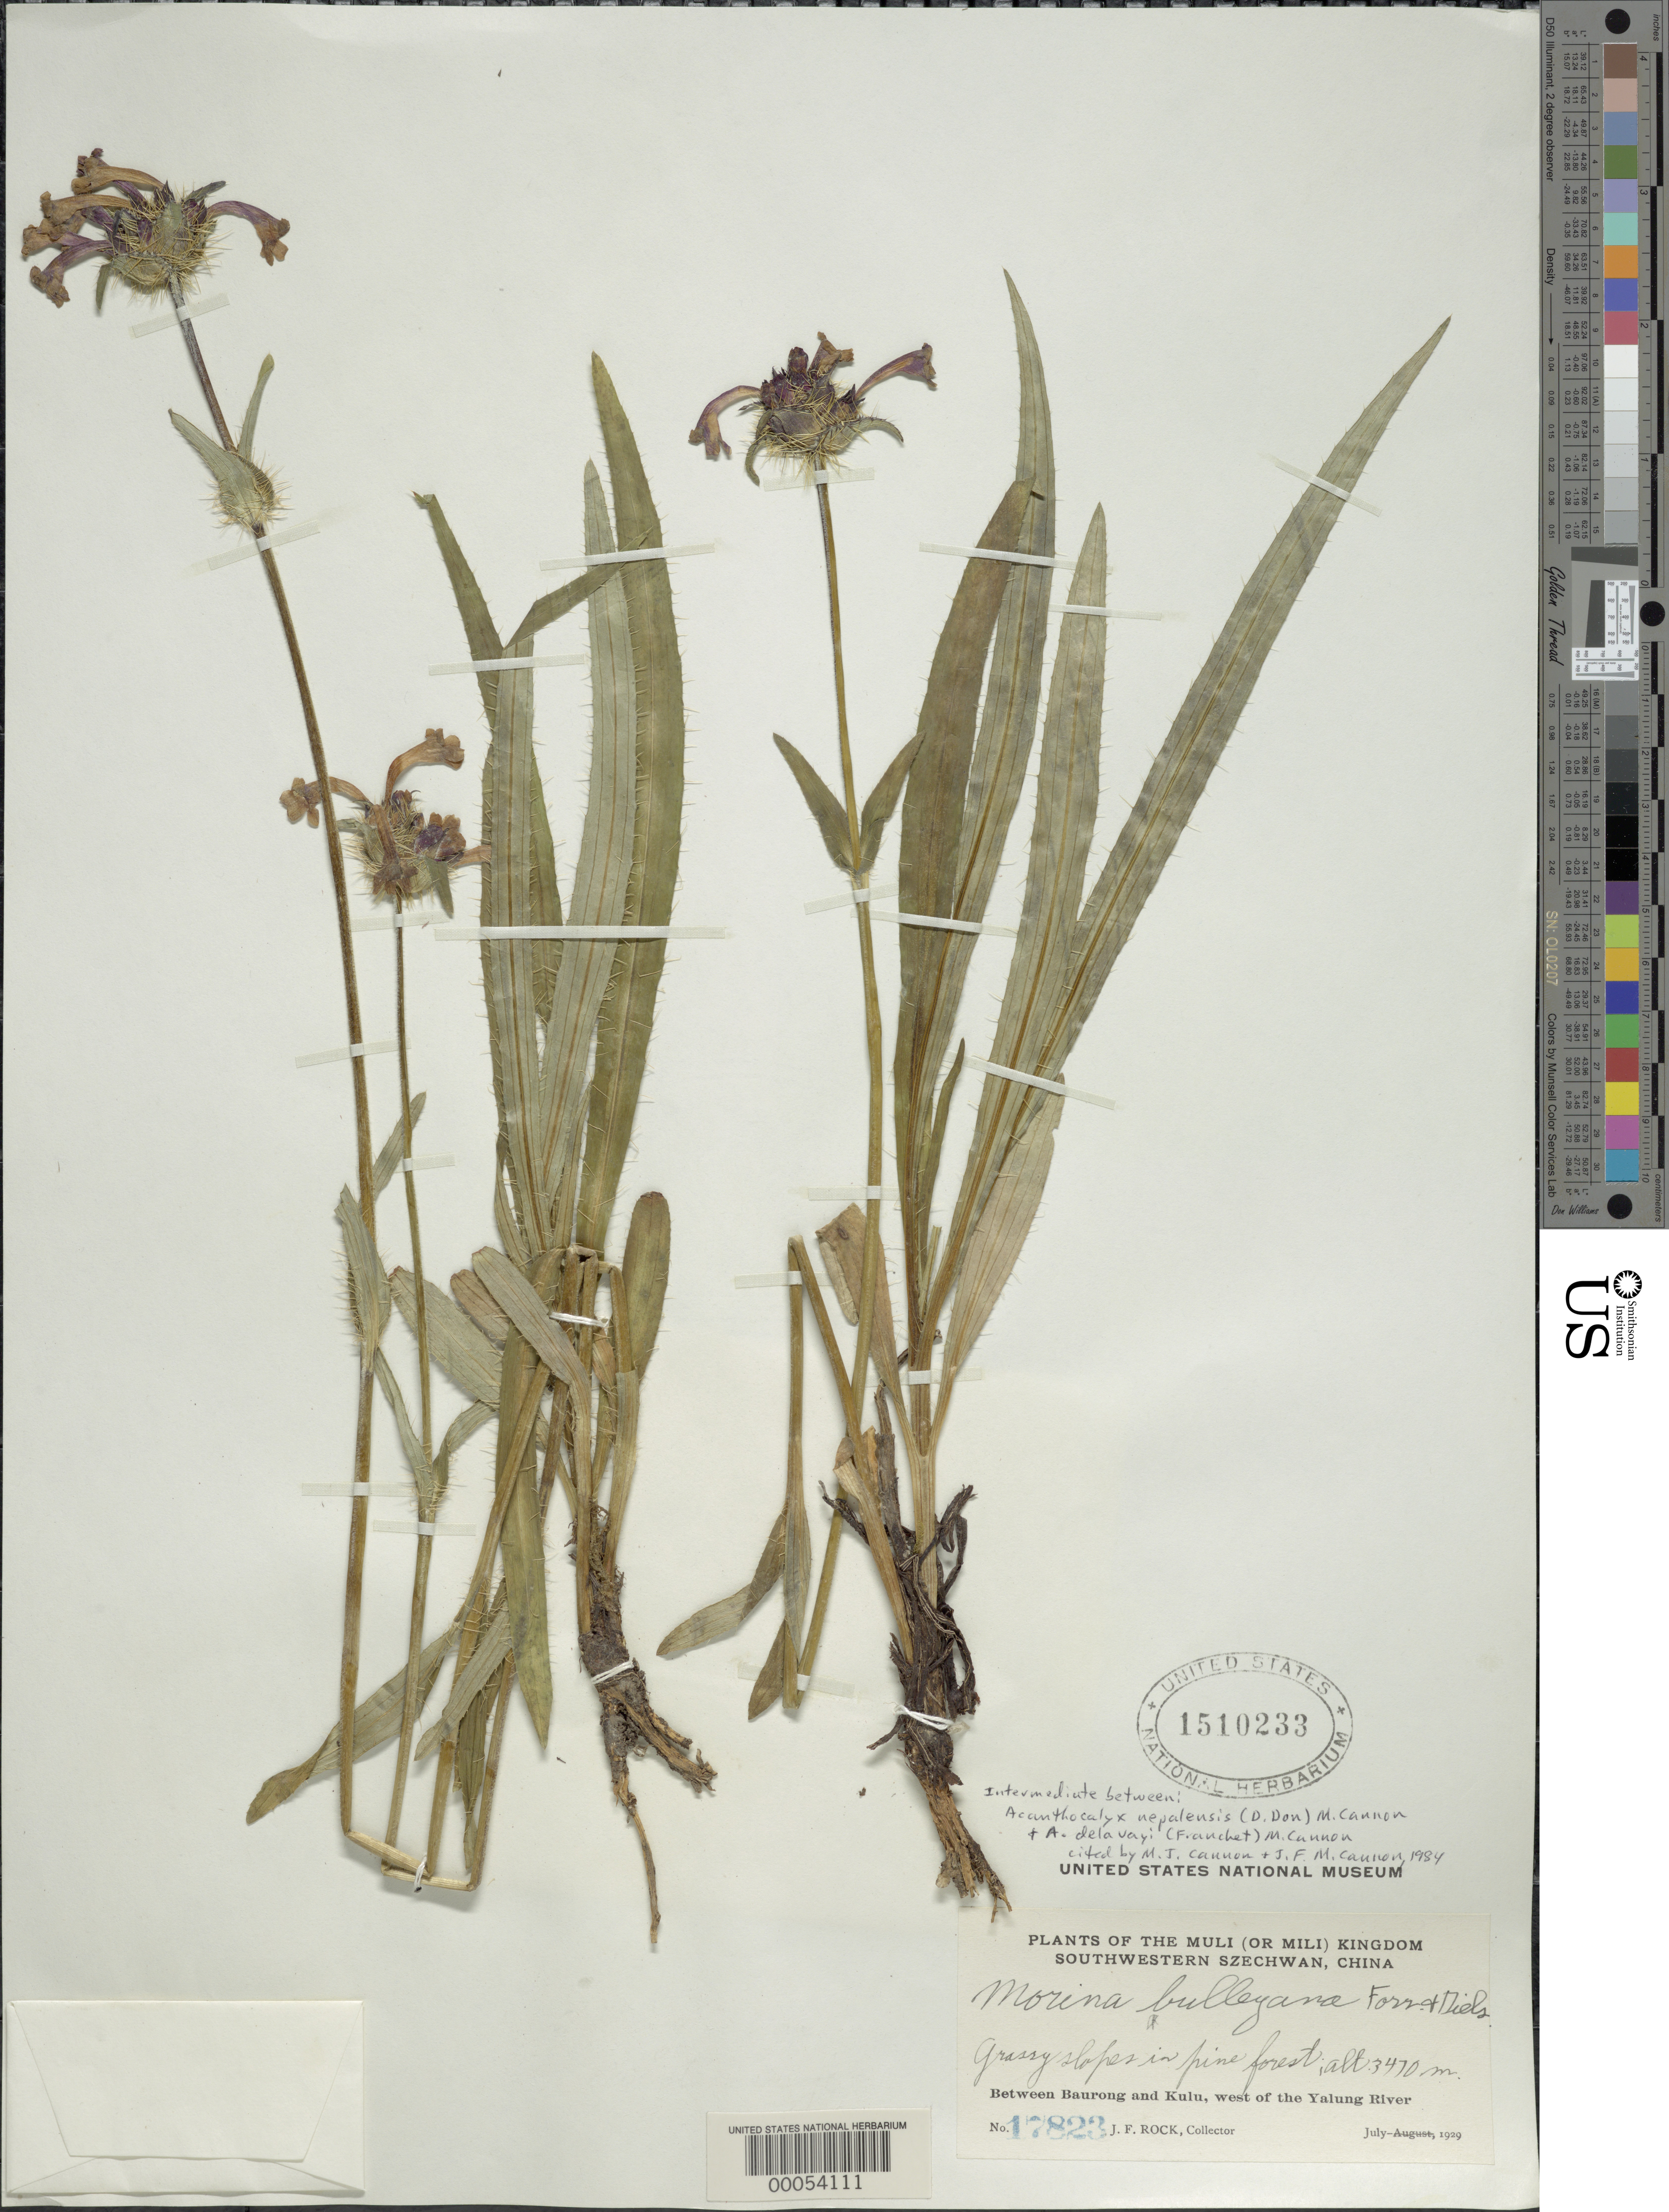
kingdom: Plantae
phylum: Tracheophyta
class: Magnoliopsida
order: Dipsacales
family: Caprifoliaceae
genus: Acanthocalyx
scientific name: Acanthocalyx delavayi x A. nepalensis (D. Don) M.J. Cannon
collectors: J. F. Rock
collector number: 17823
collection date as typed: Jul 1929 to -- Aug 1929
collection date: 1929-07/1929-08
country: China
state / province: Sichuan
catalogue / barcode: US 1510233